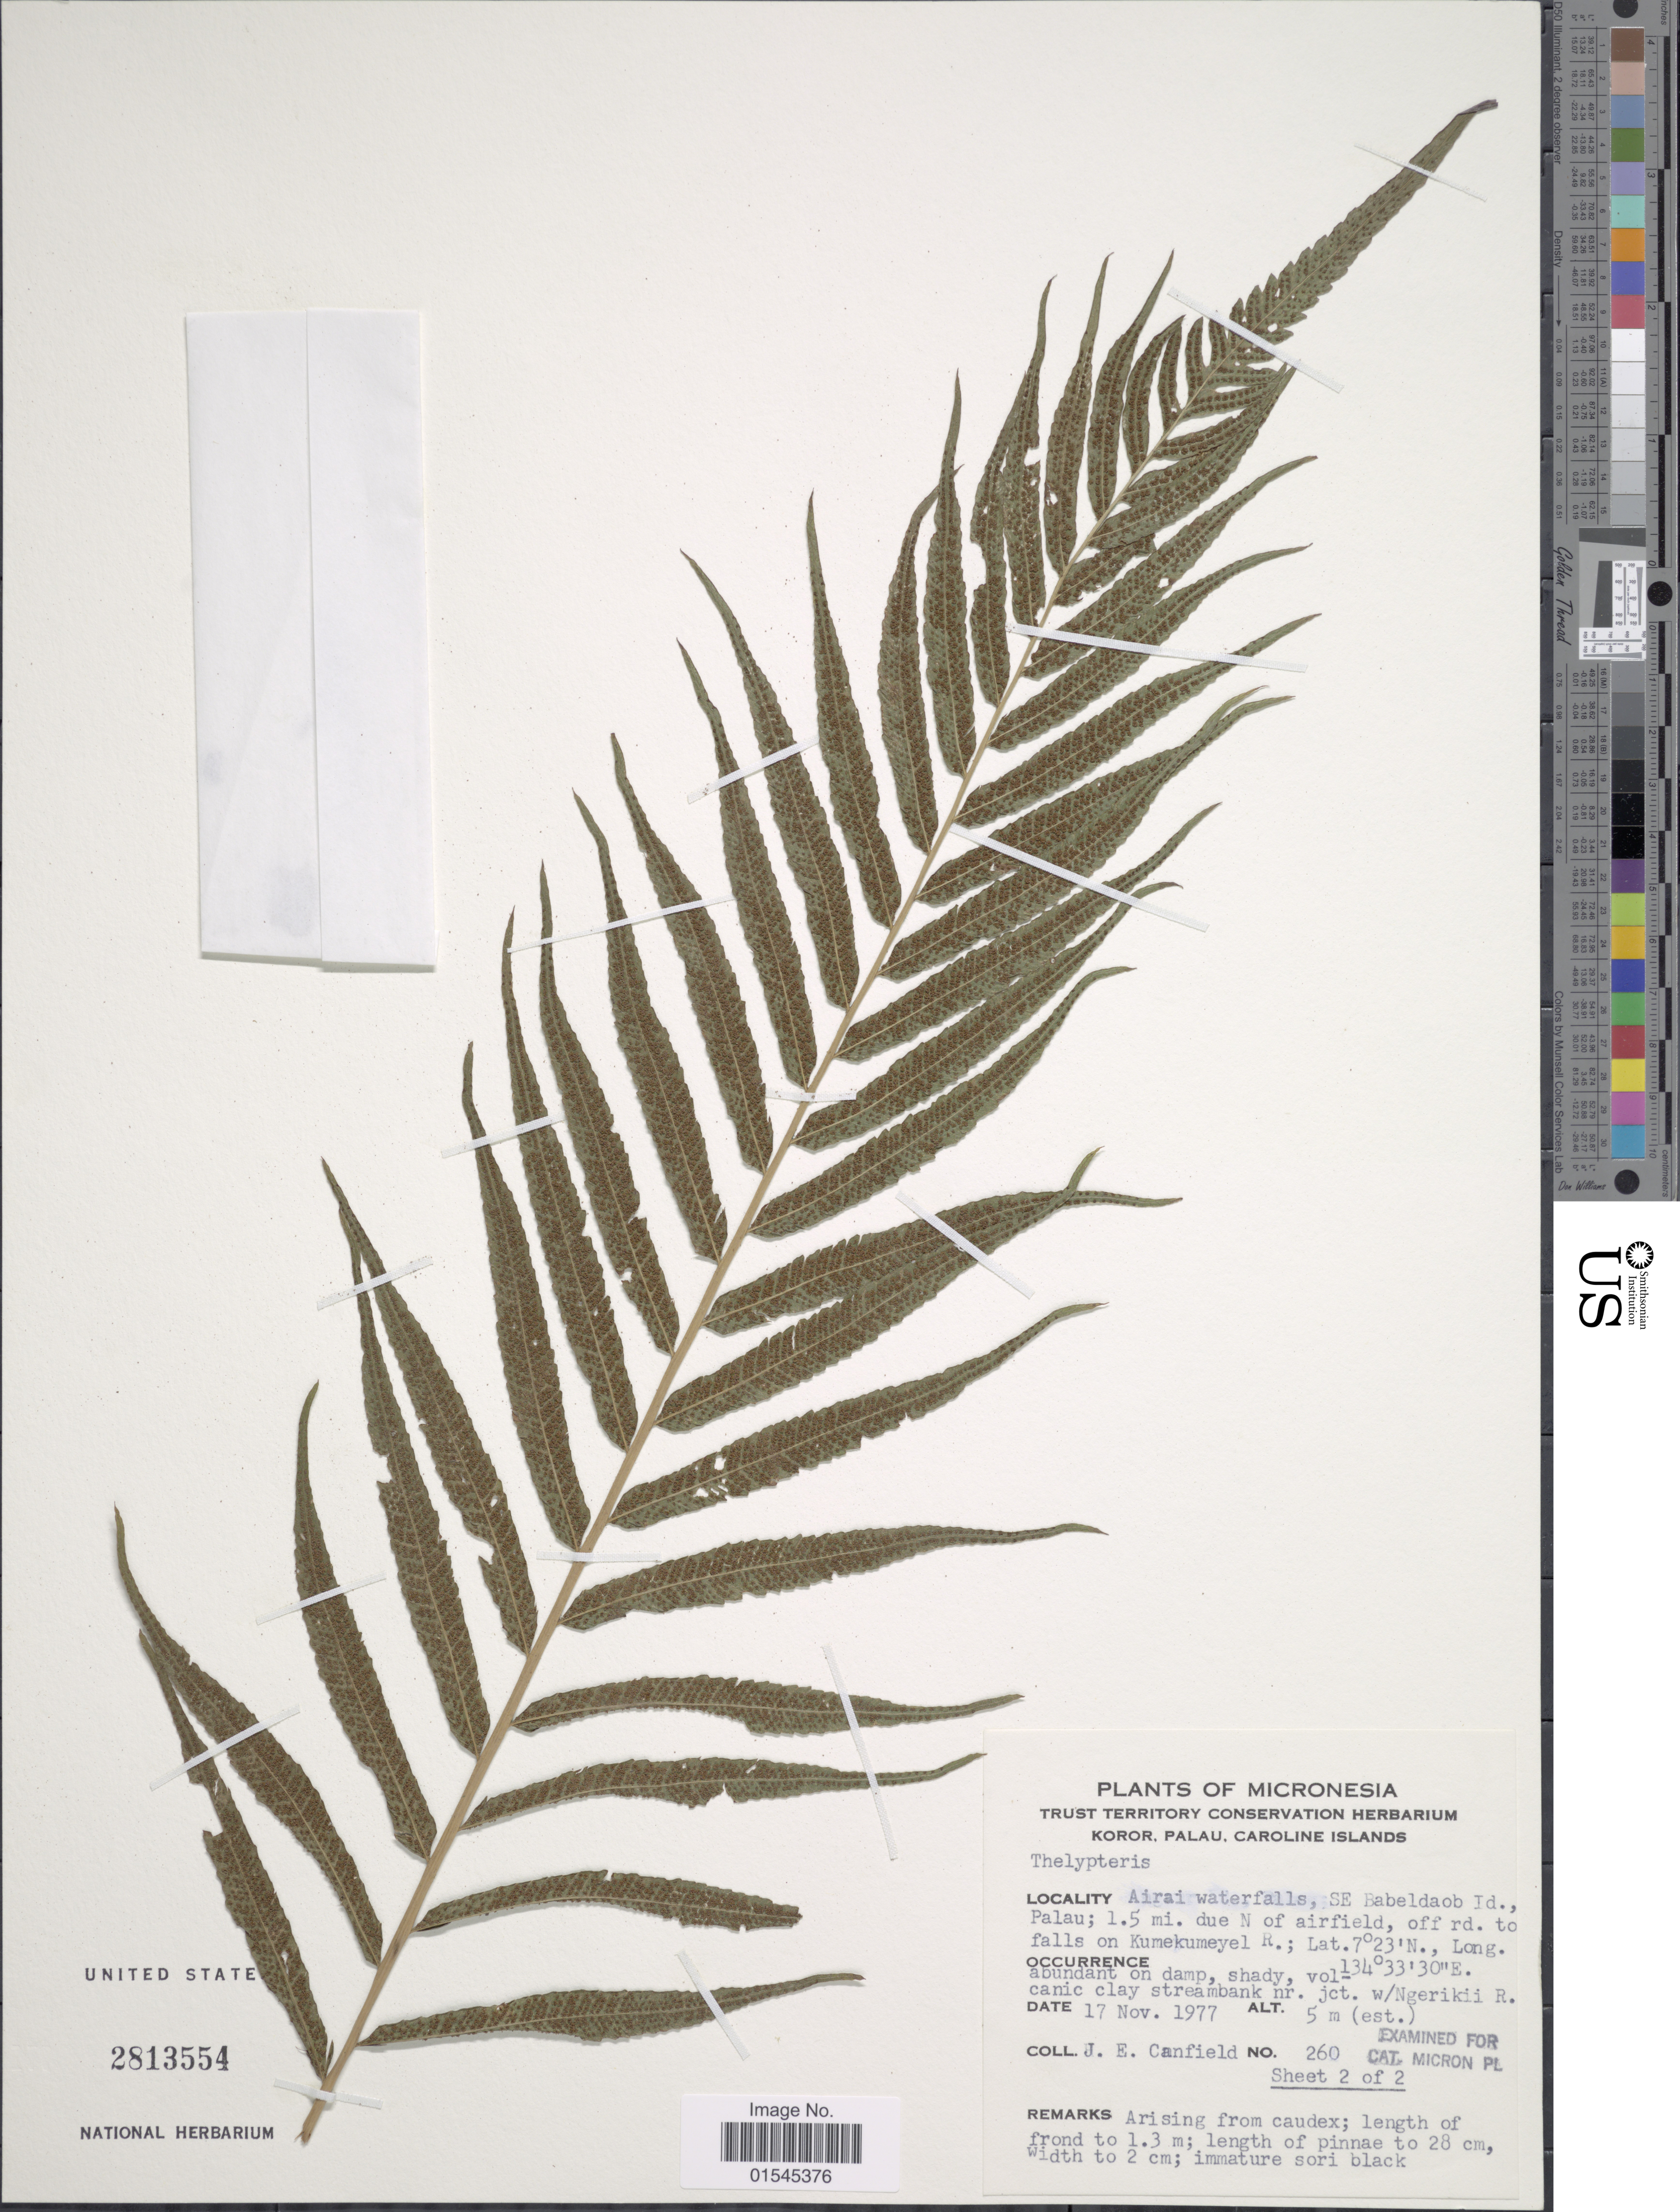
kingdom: Plantae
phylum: Tracheophyta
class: Polypodiopsida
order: Polypodiales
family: Thelypteridaceae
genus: Sphaerostephanos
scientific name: Sphaerostephanos perglanduliferus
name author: (Alderw.) Holttum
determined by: Wagner, W. L., (BOT), Smithsonian Institution - National Museum of Natural History (UNITED STATES)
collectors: J. E. Canfield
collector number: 260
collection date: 1977-11-17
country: Palau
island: Babeldaob [Babelthuap]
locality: Micronesia. Koror, Palau, Caroline Islands. Airai waterfalls, SE Babeldaob Id., Palau: 1.5 mi. due N of airfield, off rd. to falls on Kumekumeyei R.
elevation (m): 5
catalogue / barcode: US 2813554